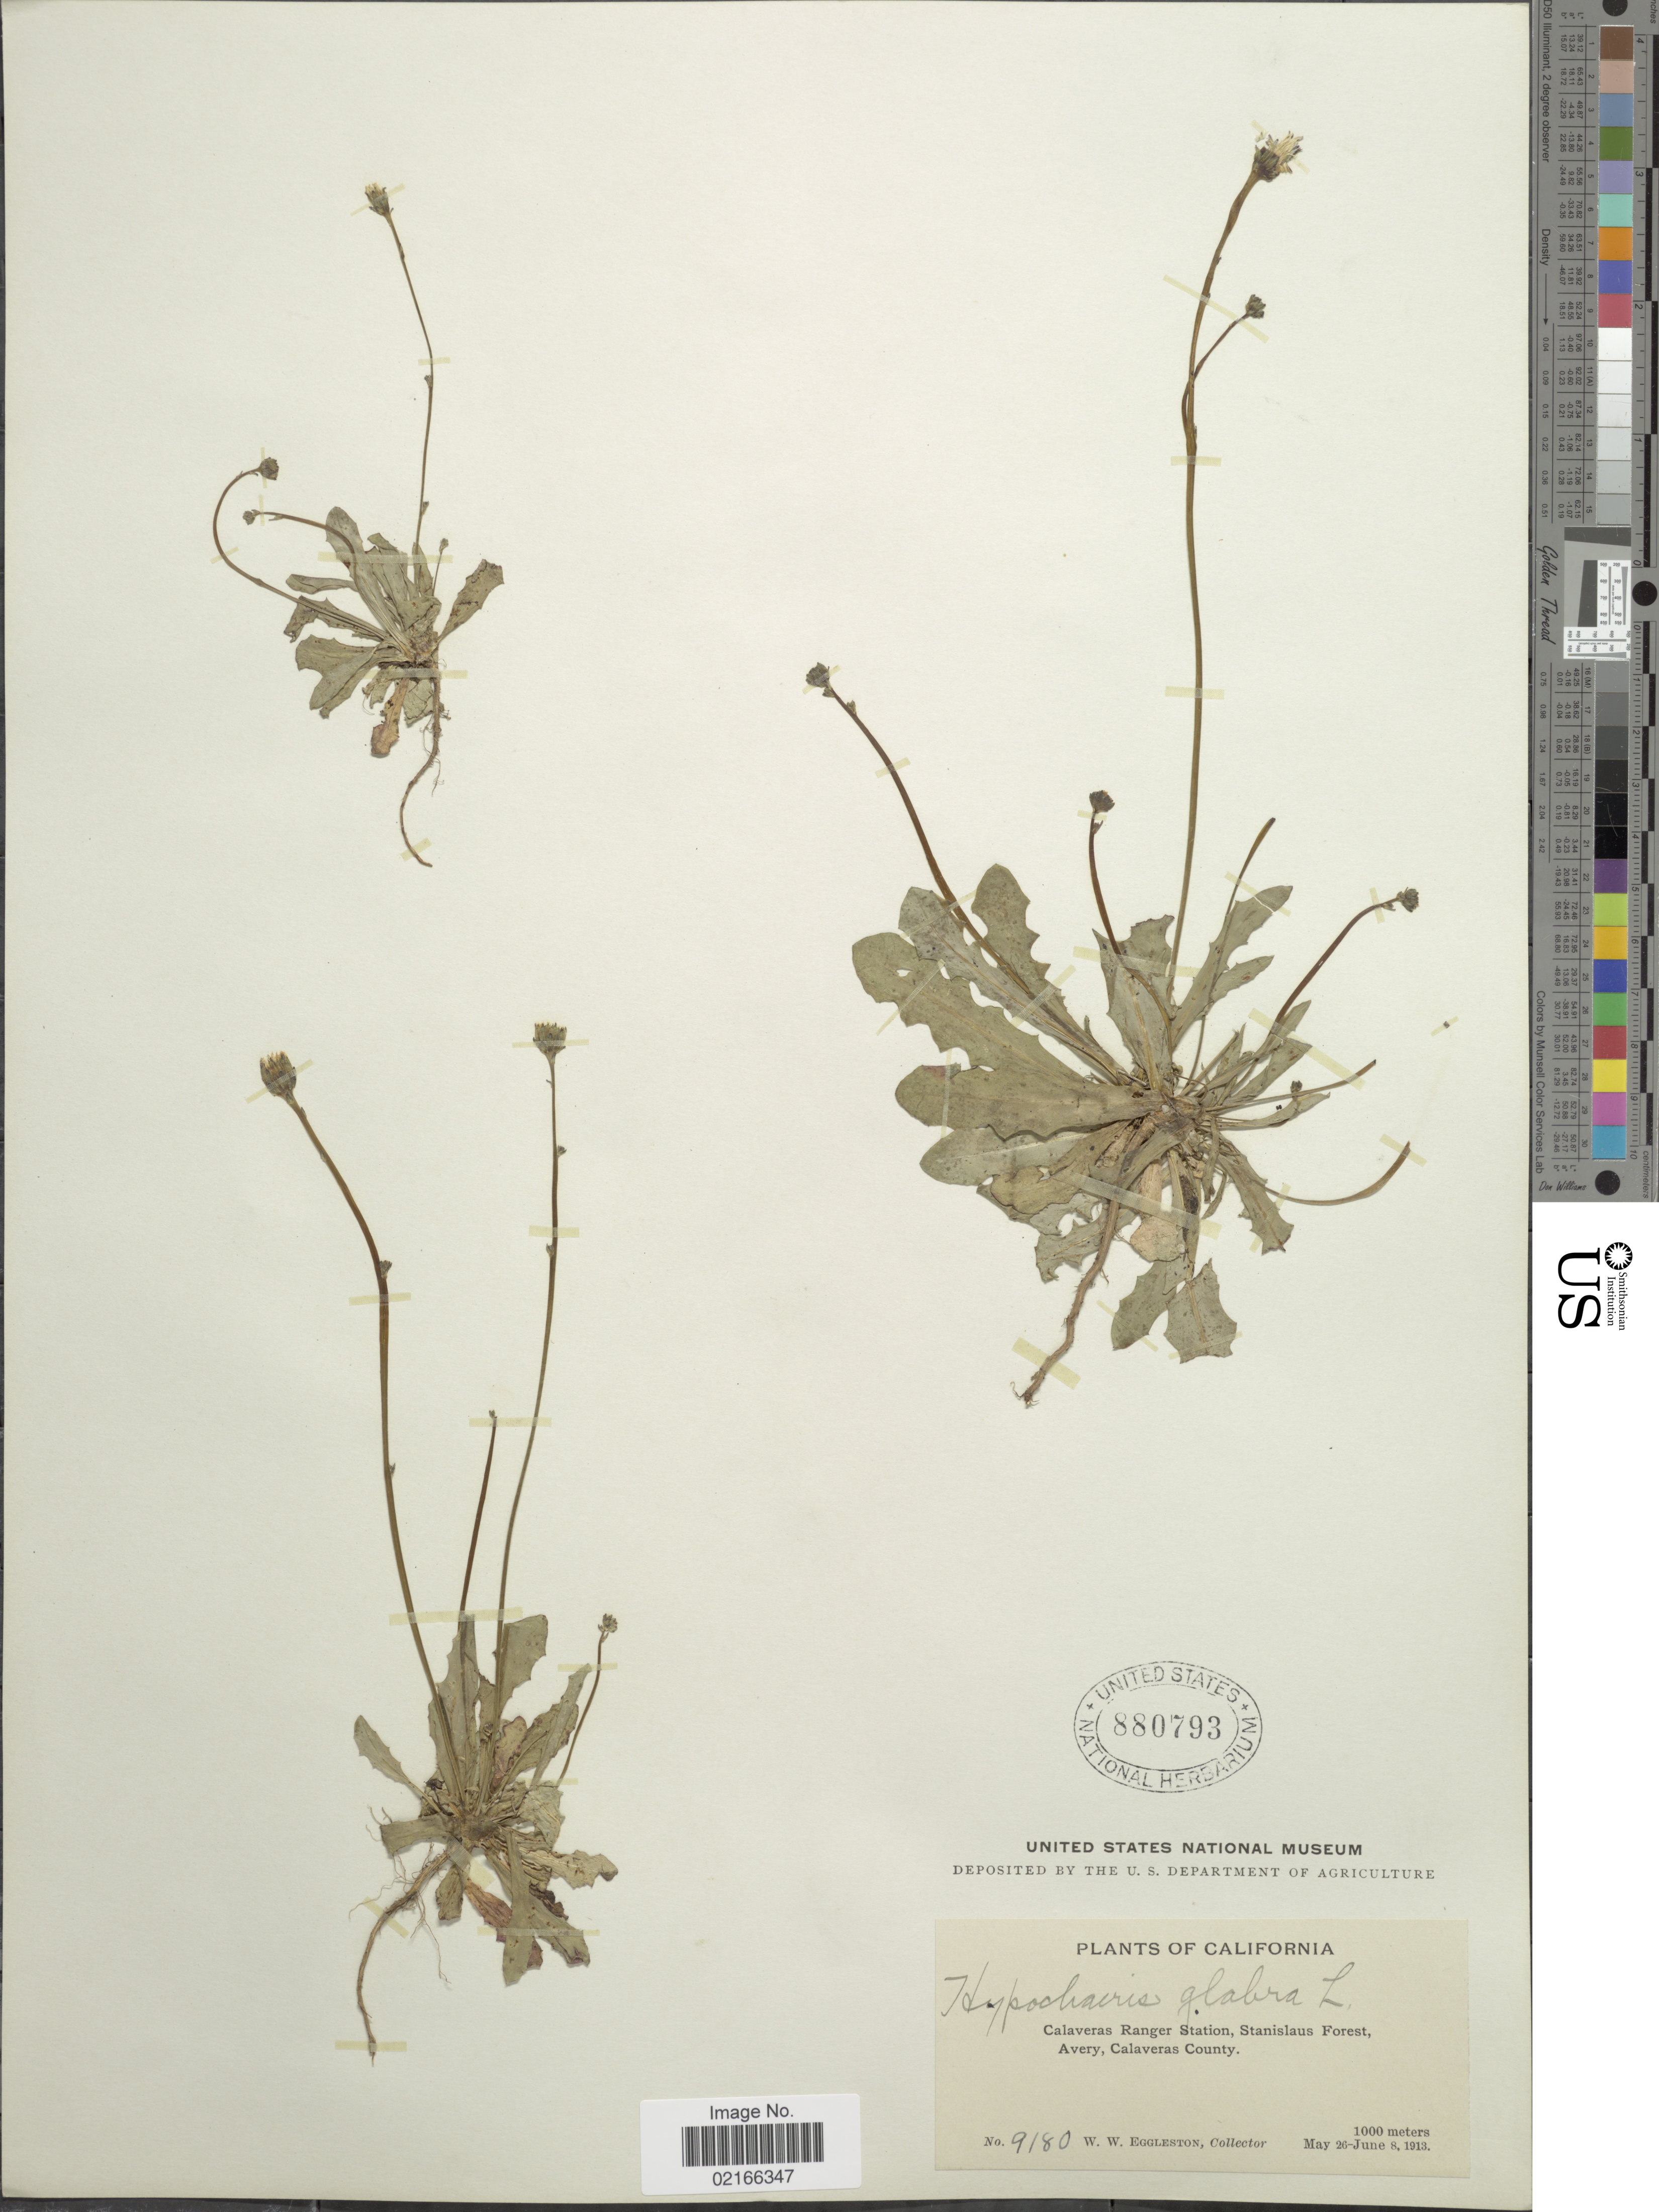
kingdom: Plantae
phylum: Tracheophyta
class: Magnoliopsida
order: Asterales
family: Asteraceae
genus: Hypochaeris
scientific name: Hypochaeris glabra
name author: L.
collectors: W. W. Eggleston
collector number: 9180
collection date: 1913-05-26/1913-06-08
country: United States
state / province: California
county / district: Calaveras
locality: Calaveras Ranger Station, Stanislaus Forest, Avery, Calaveras County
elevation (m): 1000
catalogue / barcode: US 880793